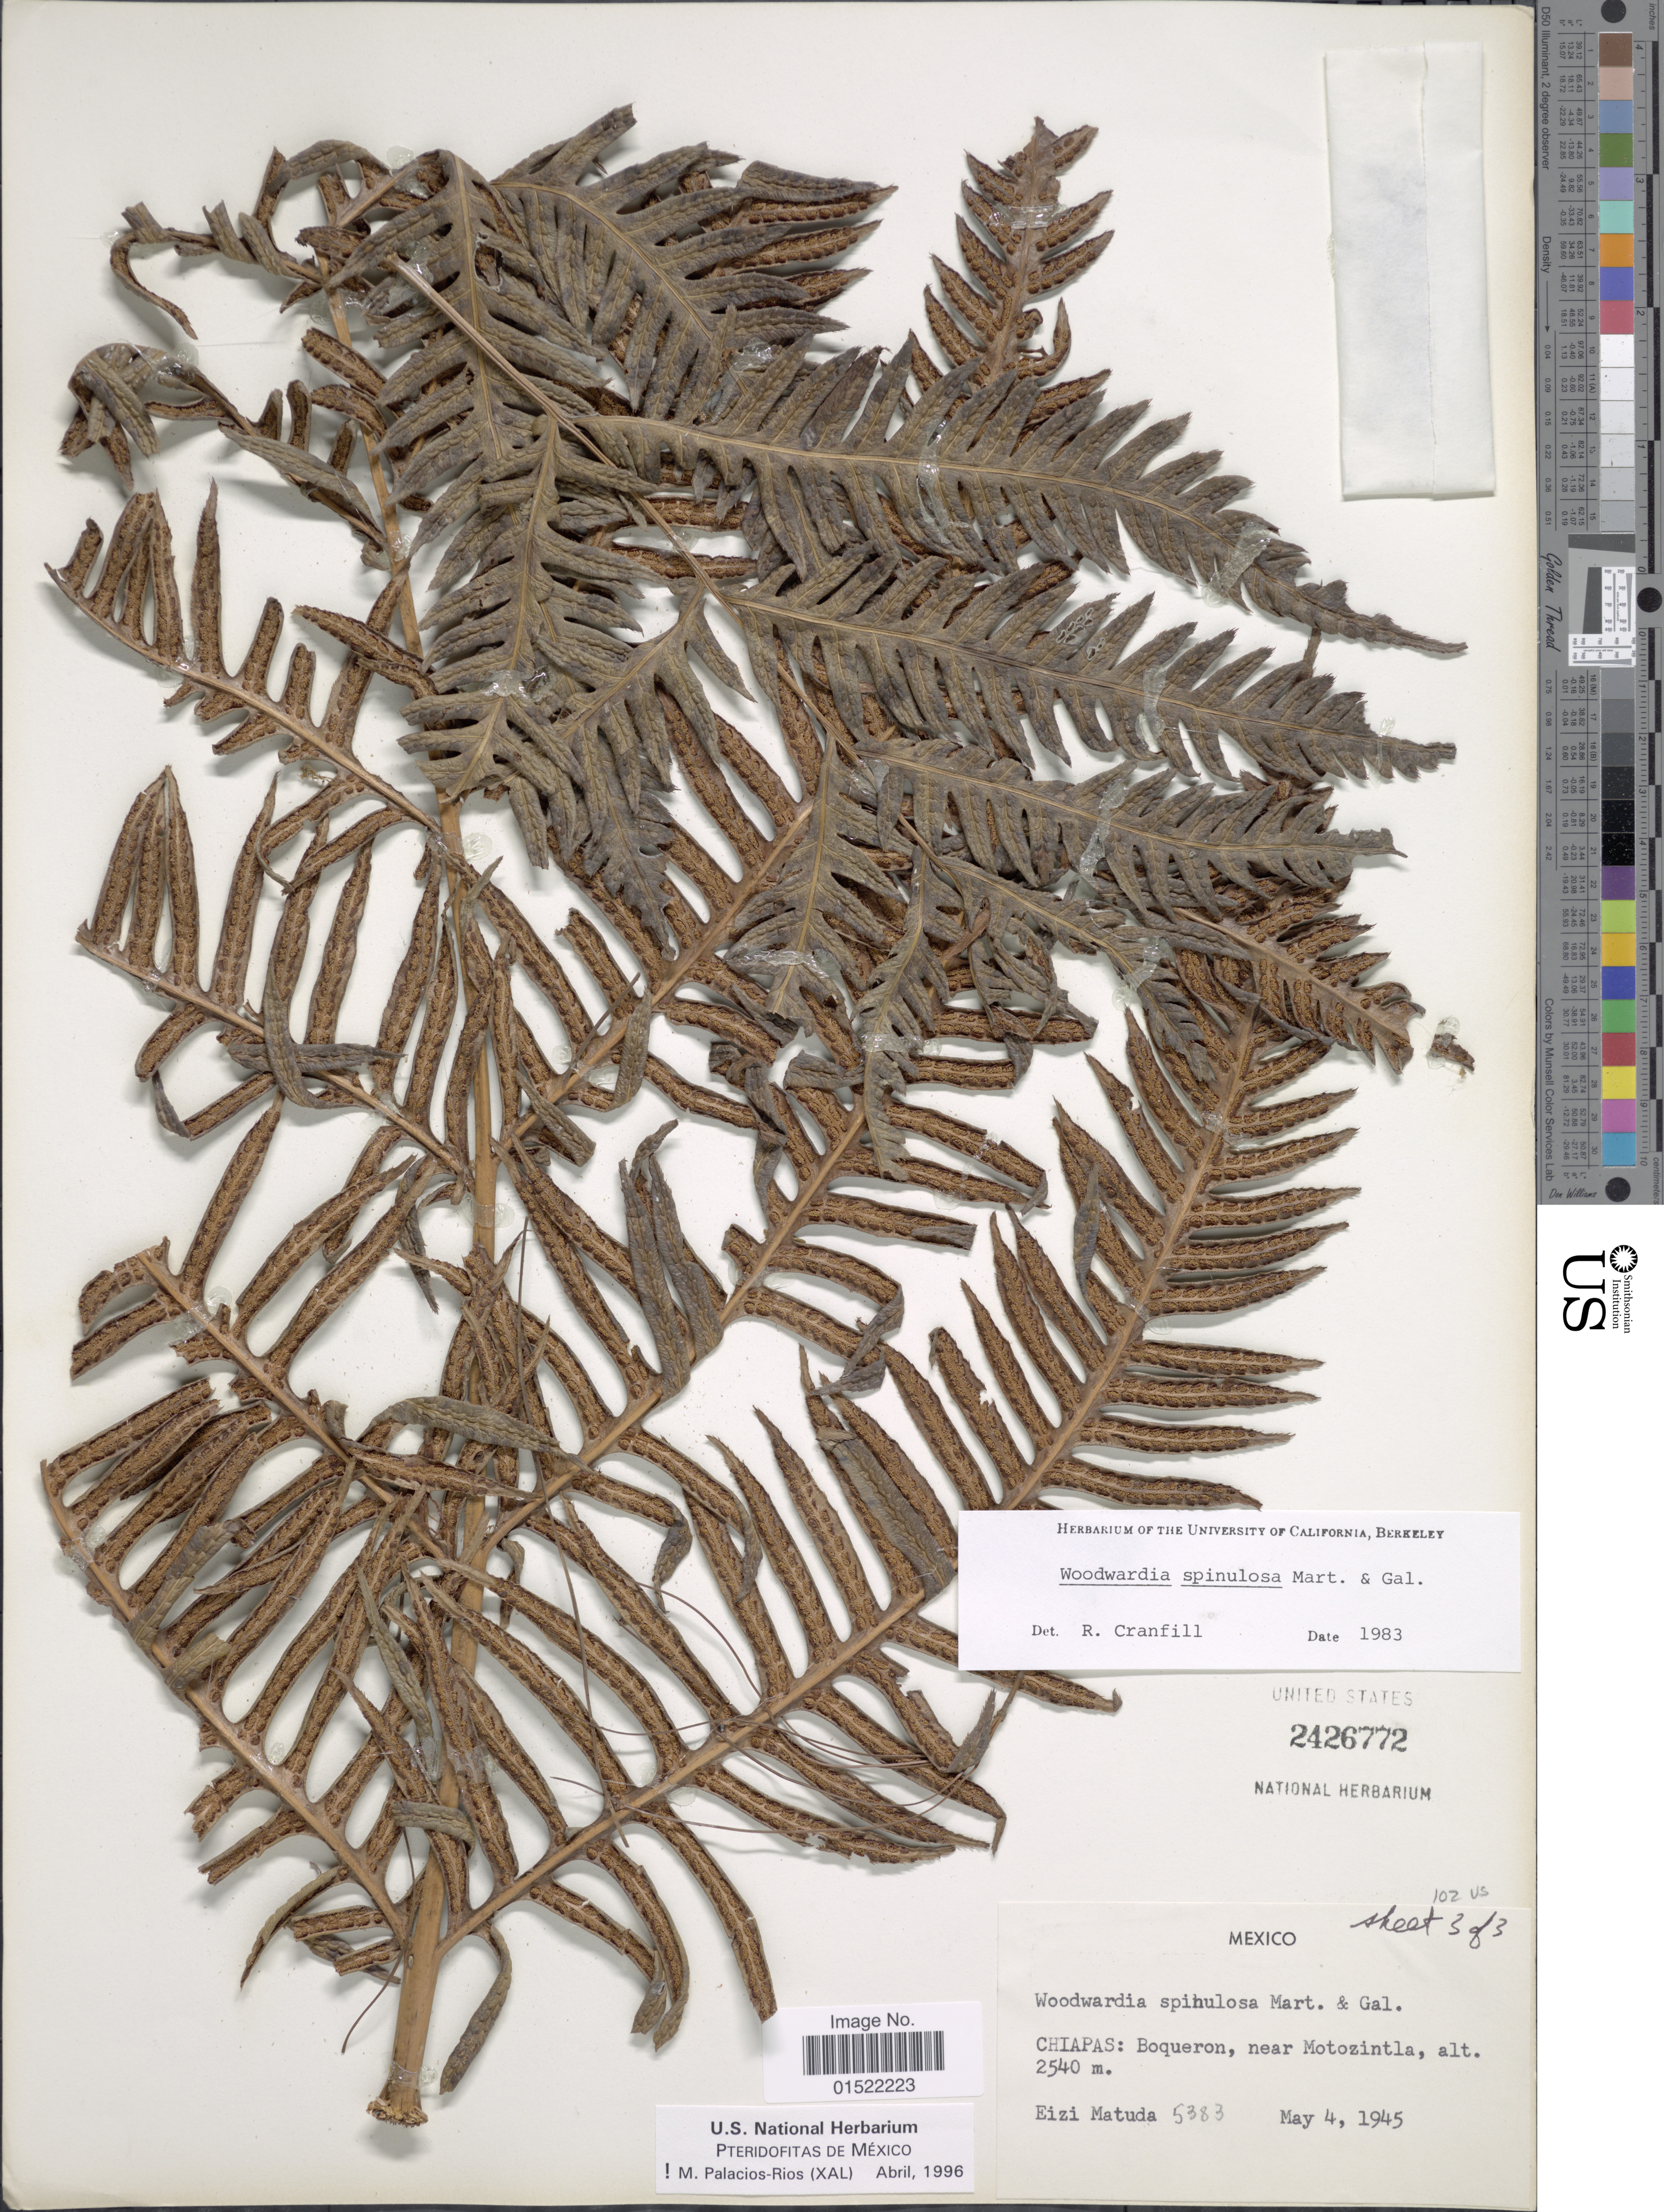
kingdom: Plantae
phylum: Tracheophyta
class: Polypodiopsida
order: Polypodiales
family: Blechnaceae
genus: Woodwardia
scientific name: Woodwardia spinulosa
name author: M. Martens & Galeotti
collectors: E. Matuda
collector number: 5383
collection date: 1945-05-04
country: Mexico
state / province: Chiapas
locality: Chiapas: Boqueron, near Motozintla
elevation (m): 2540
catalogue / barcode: US 2426772